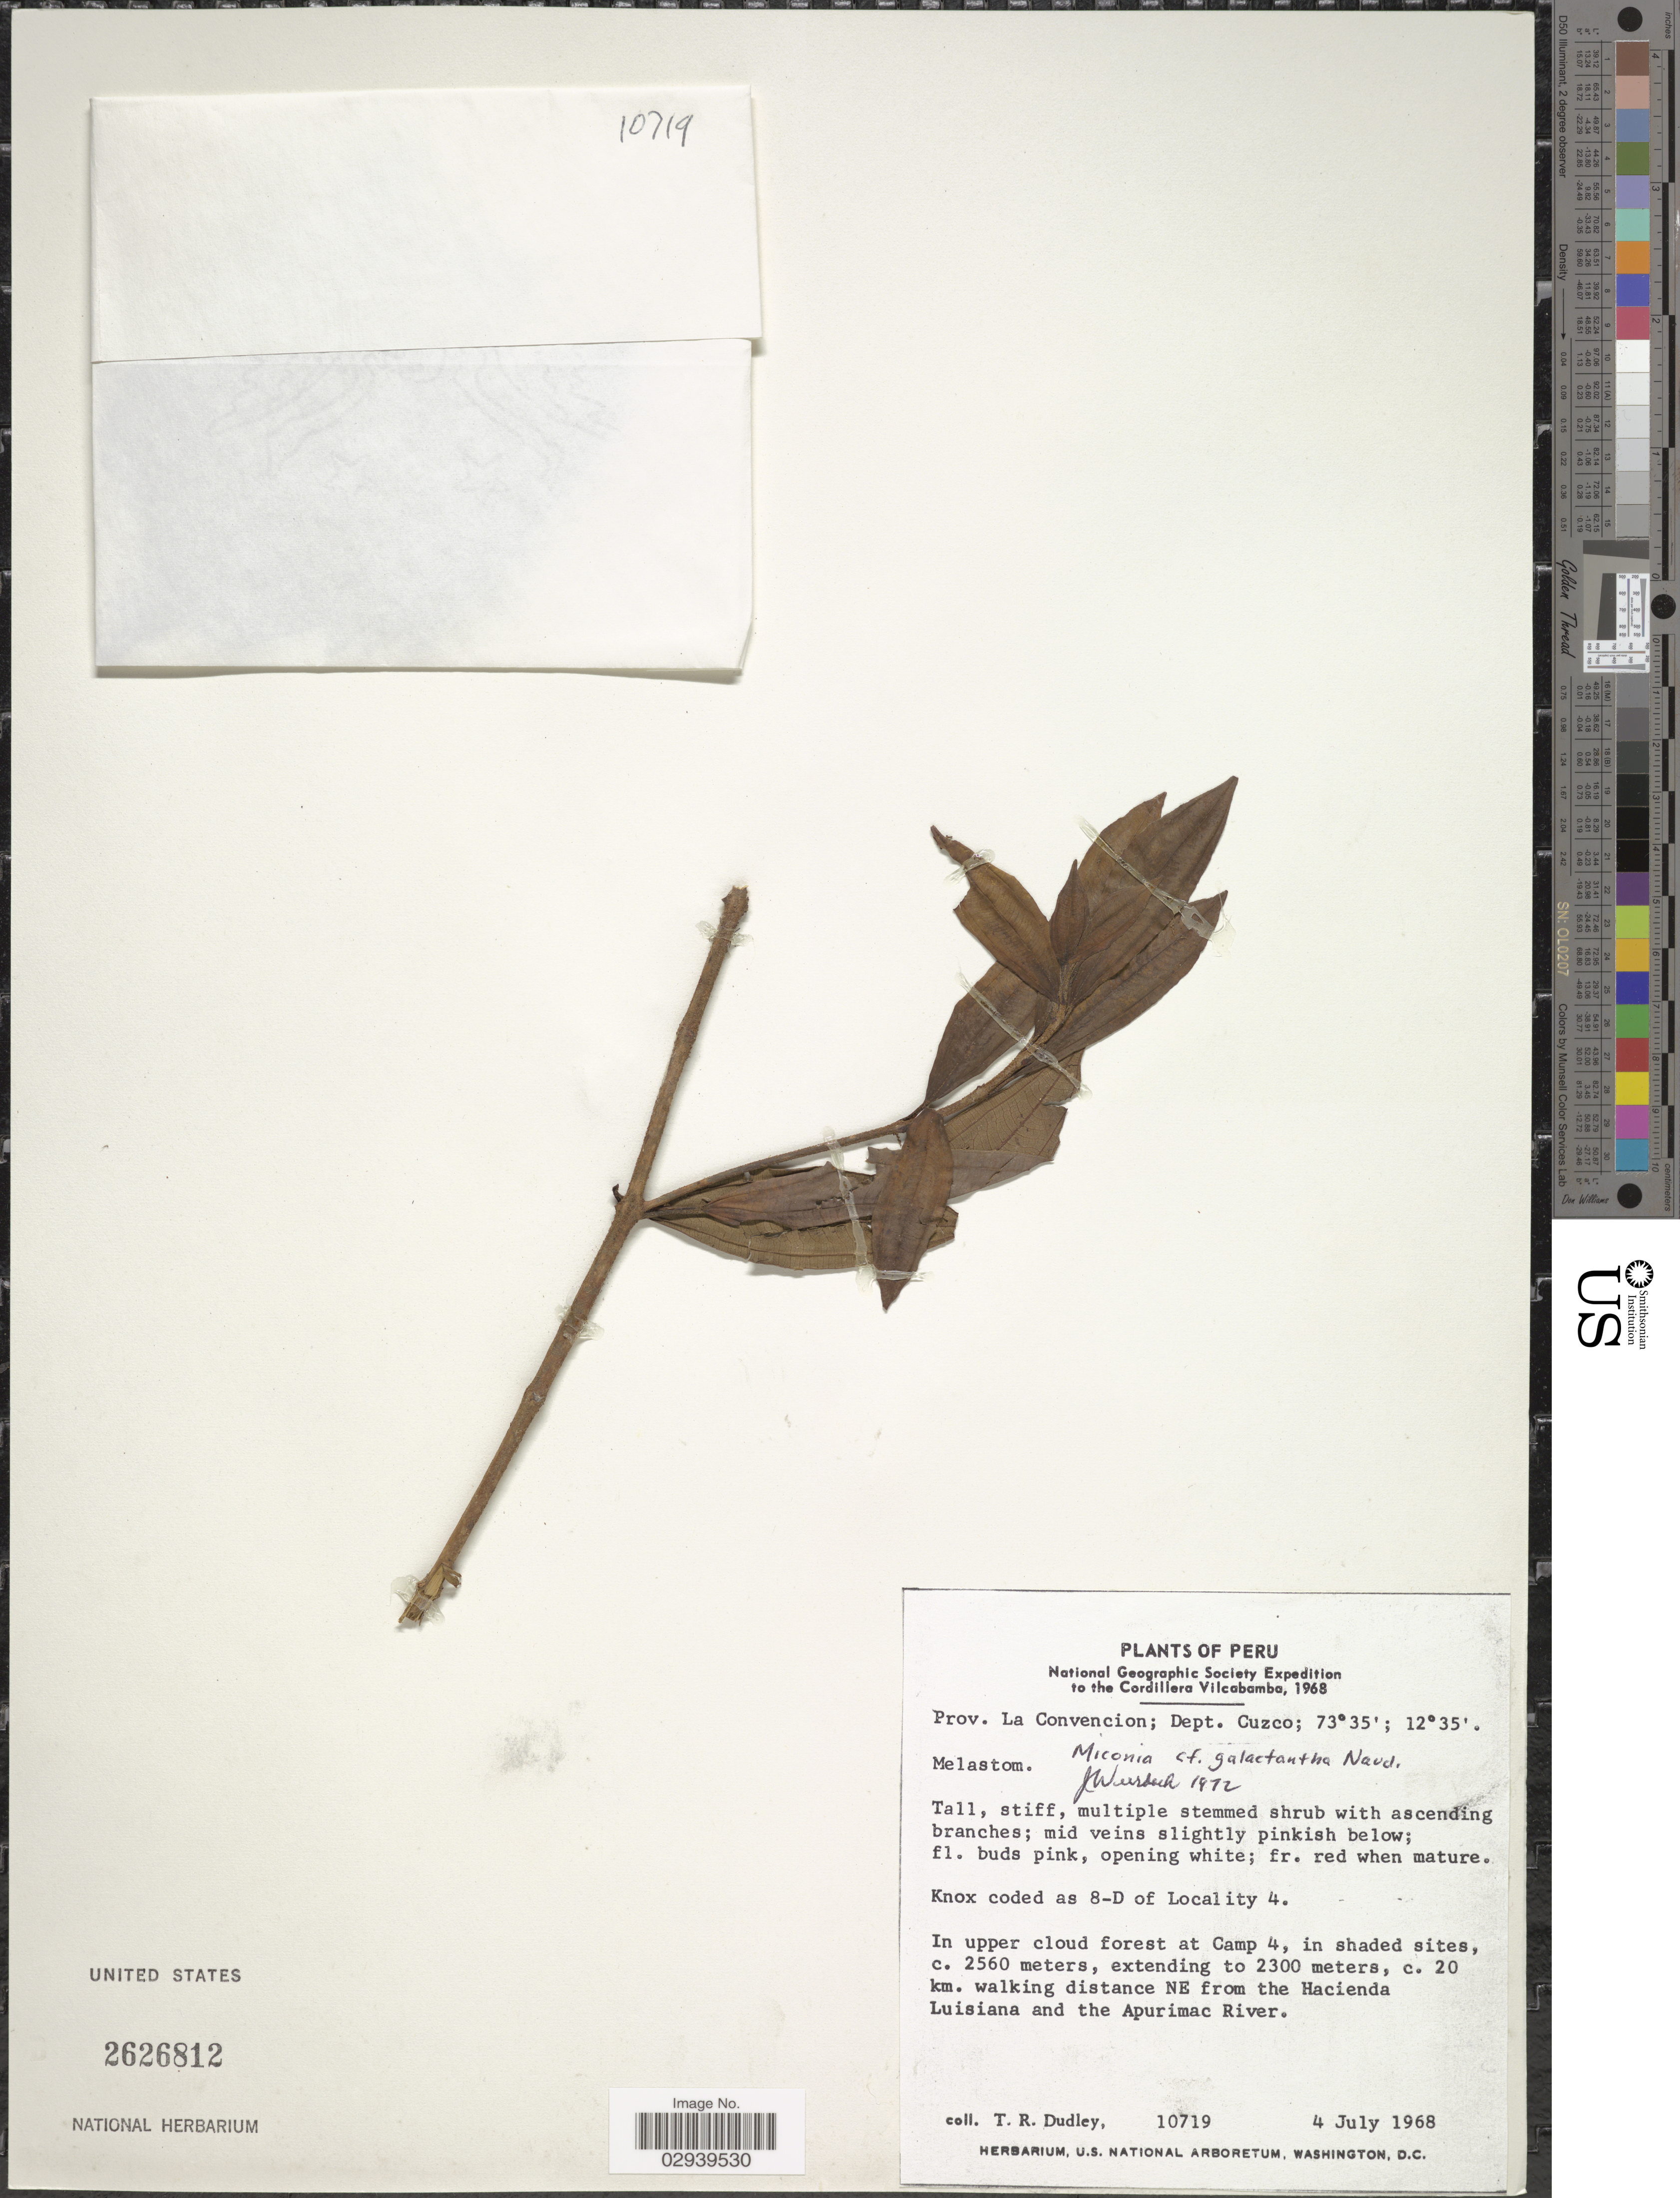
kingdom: Plantae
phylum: Tracheophyta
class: Magnoliopsida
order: Myrtales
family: Melastomataceae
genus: Miconia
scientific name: Miconia galactantha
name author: Naudin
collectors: T. R. Dudley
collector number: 10719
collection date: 1968-07-04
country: Peru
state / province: Cusco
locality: Cordillera Vilcabamba, Prov. La Convencion; Dept. Cuzco, In upper cloud forest at Camp 4, in shaded sites, c. 20 km. walking distance NE from the Hacienda Luisiana and the Apurimac River.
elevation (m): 2300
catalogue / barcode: US 2626812